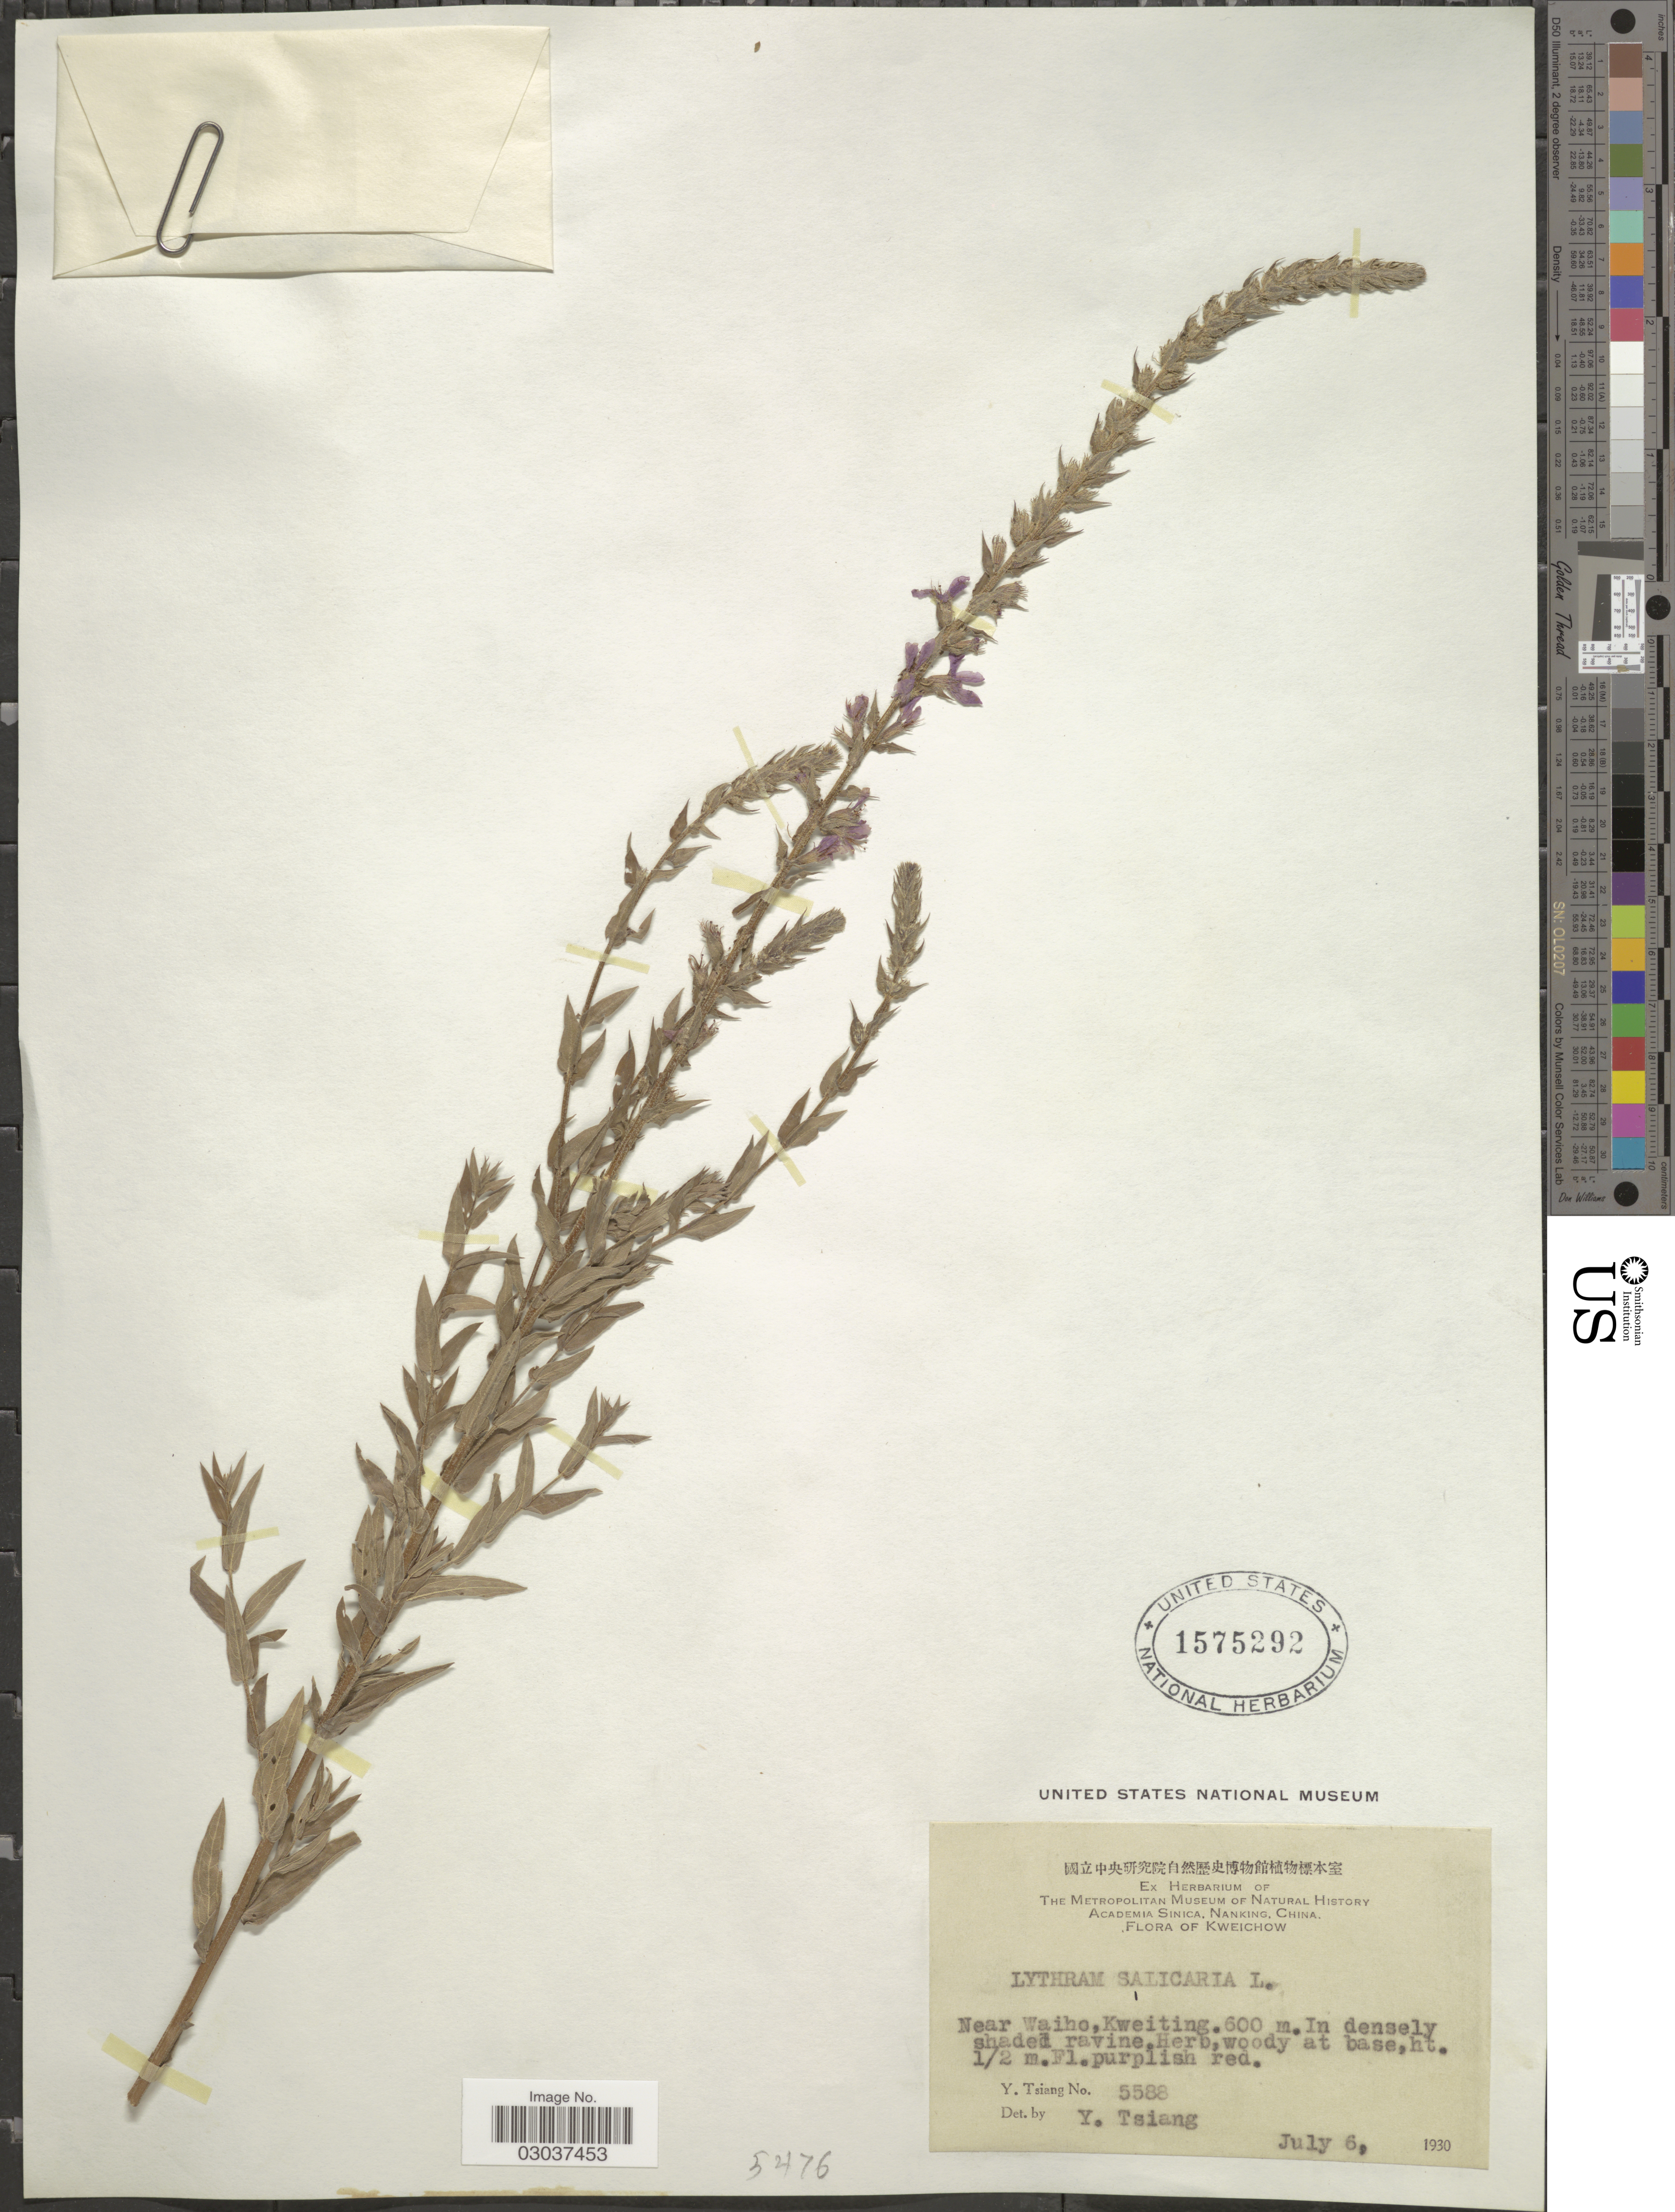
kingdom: Plantae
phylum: Tracheophyta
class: Magnoliopsida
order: Myrtales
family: Lythraceae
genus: Lythrum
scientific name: Lythrum salicaria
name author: L.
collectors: Y. Tsiang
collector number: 5588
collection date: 1930-07-06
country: China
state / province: Guizhou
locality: Kweichow. Near Waiho, Kweiting.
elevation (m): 600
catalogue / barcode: US 1575292